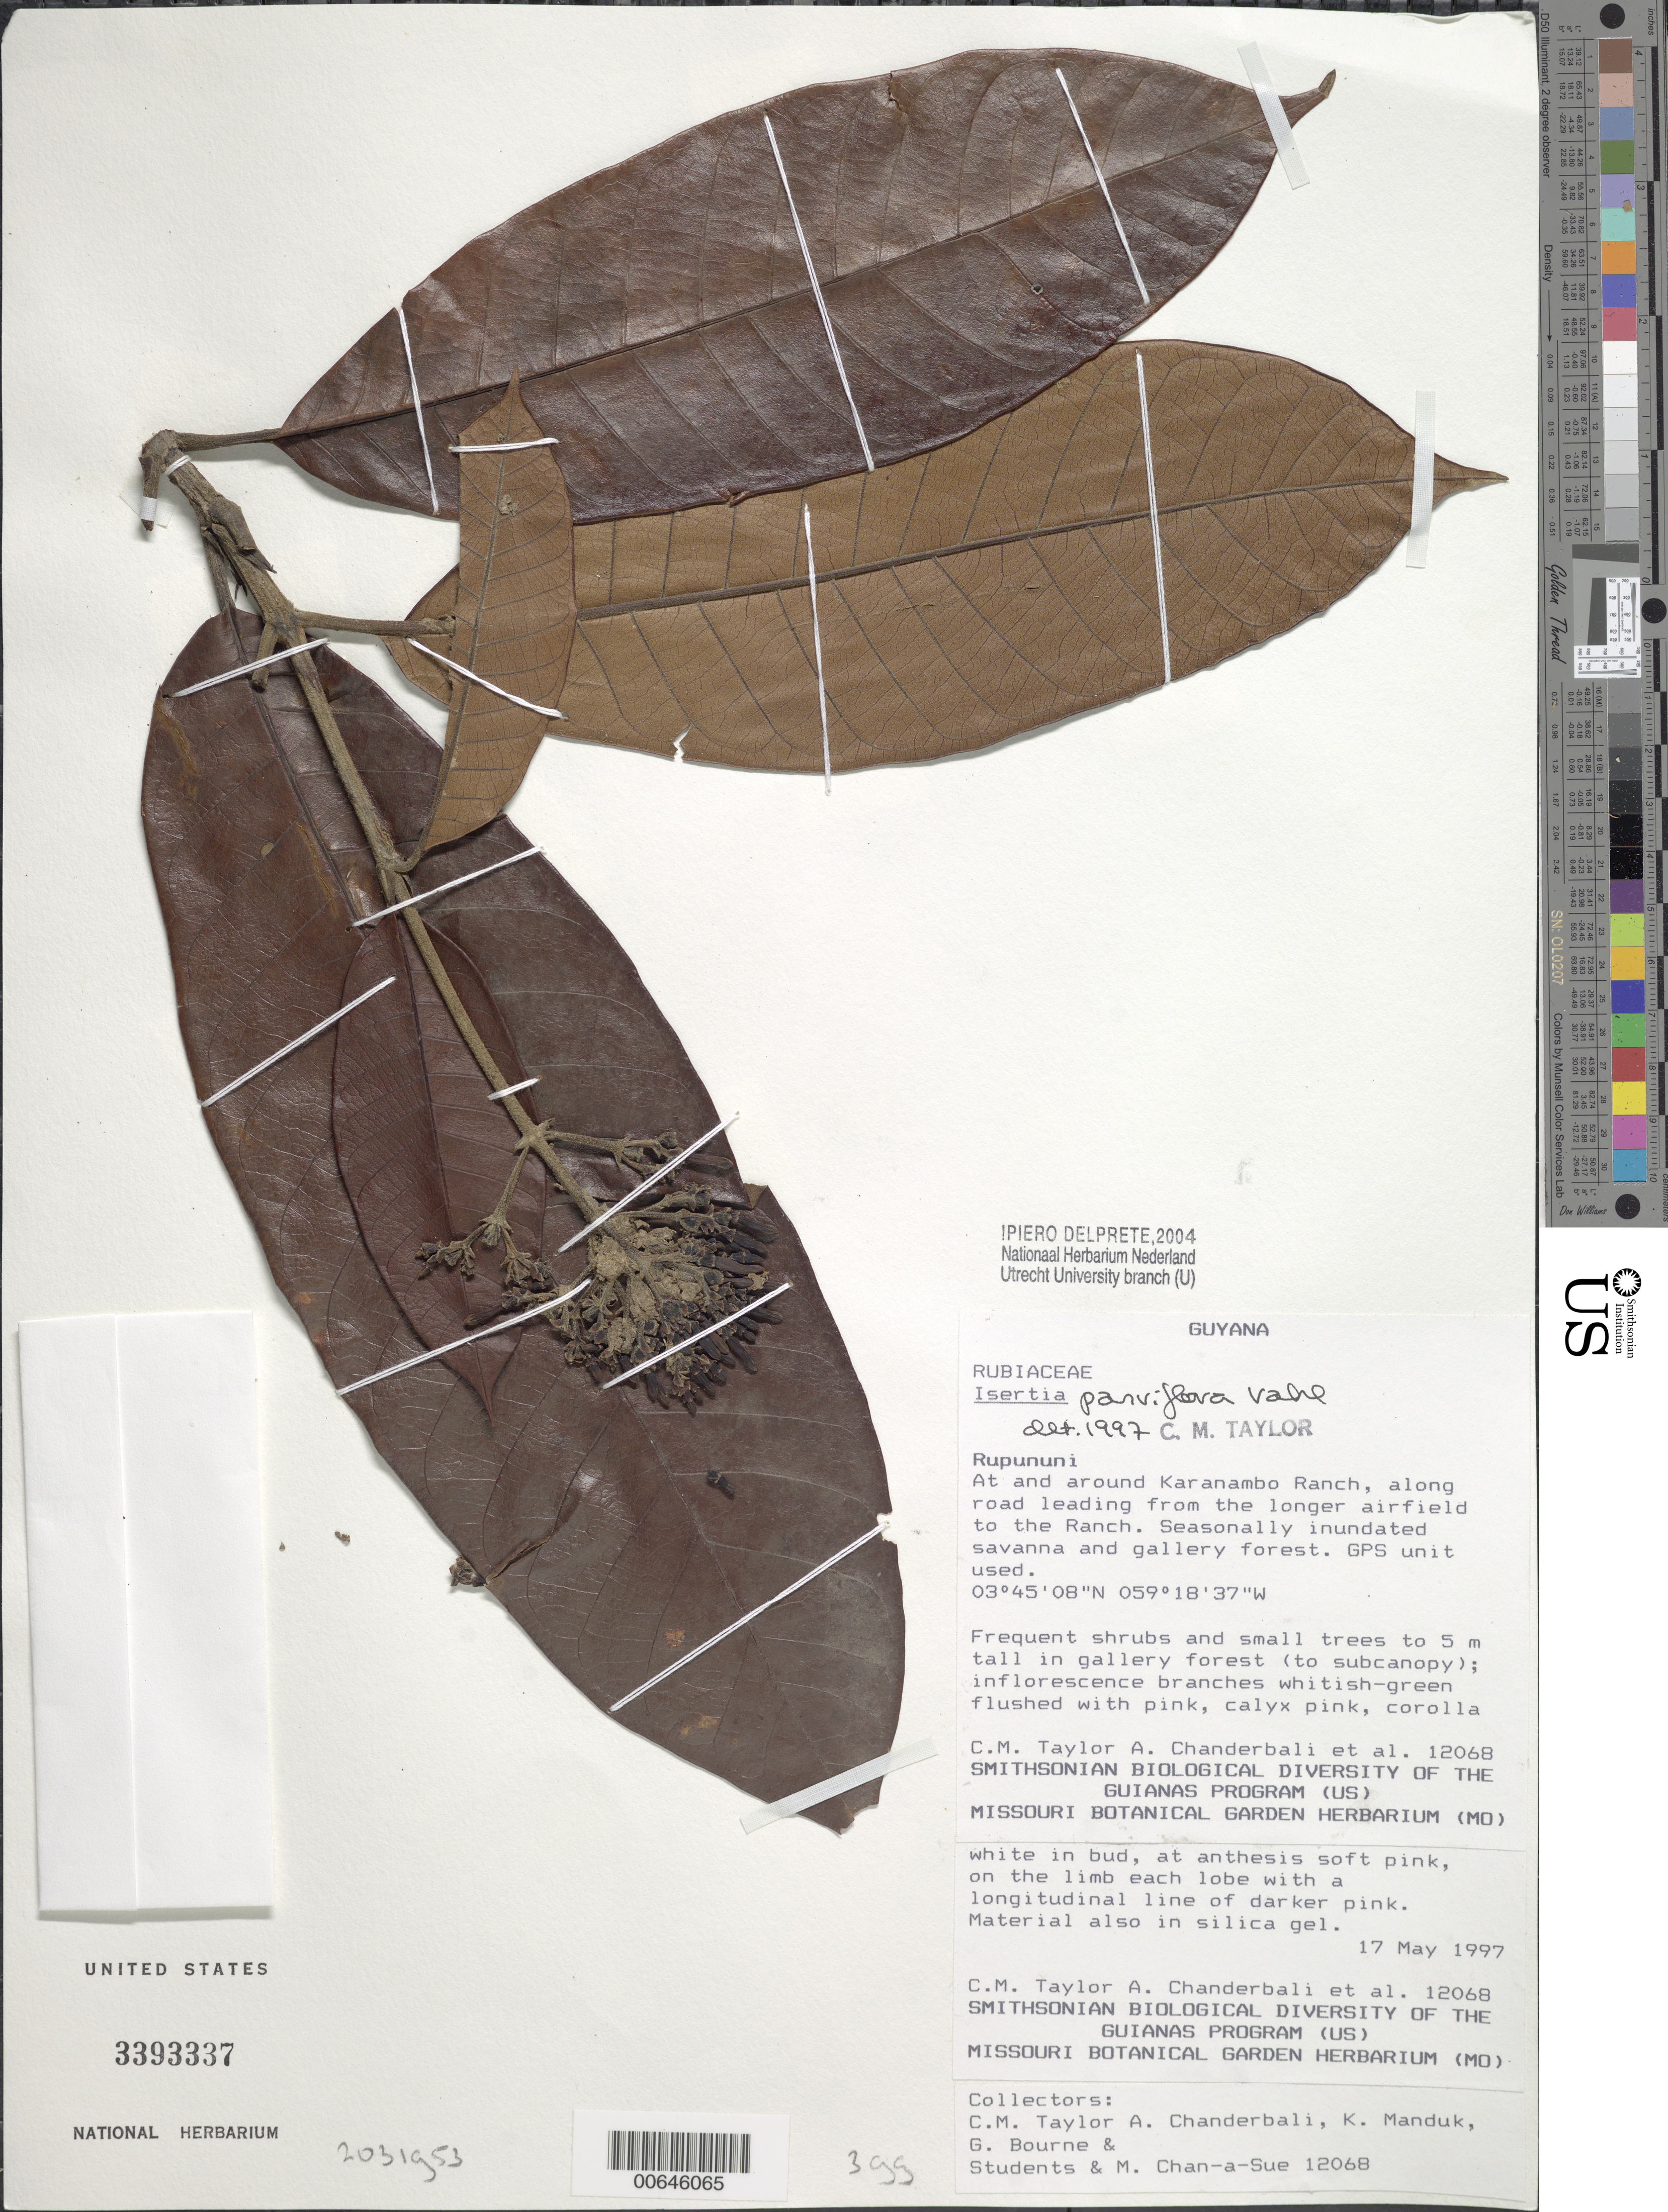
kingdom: Plantae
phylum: Tracheophyta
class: Magnoliopsida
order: Gentianales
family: Rubiaceae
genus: Isertia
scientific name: Isertia parviflora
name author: Vahl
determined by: Taylor, Charlotte M.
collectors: C. M. Taylor, A. S. Chanderbali, K. Manduk, A. Bourne & M. Chan-a-Sue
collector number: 12068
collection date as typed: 17 May 1997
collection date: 1997-05-17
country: Guyana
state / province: U. Takutu-U. Essequibo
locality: Karanambo Ranch, along road leading from airfield to ranch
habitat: Seasonally inundated savanna & gallery forest. Frequent in gallery forest (to subcanopy)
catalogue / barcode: US 3393337